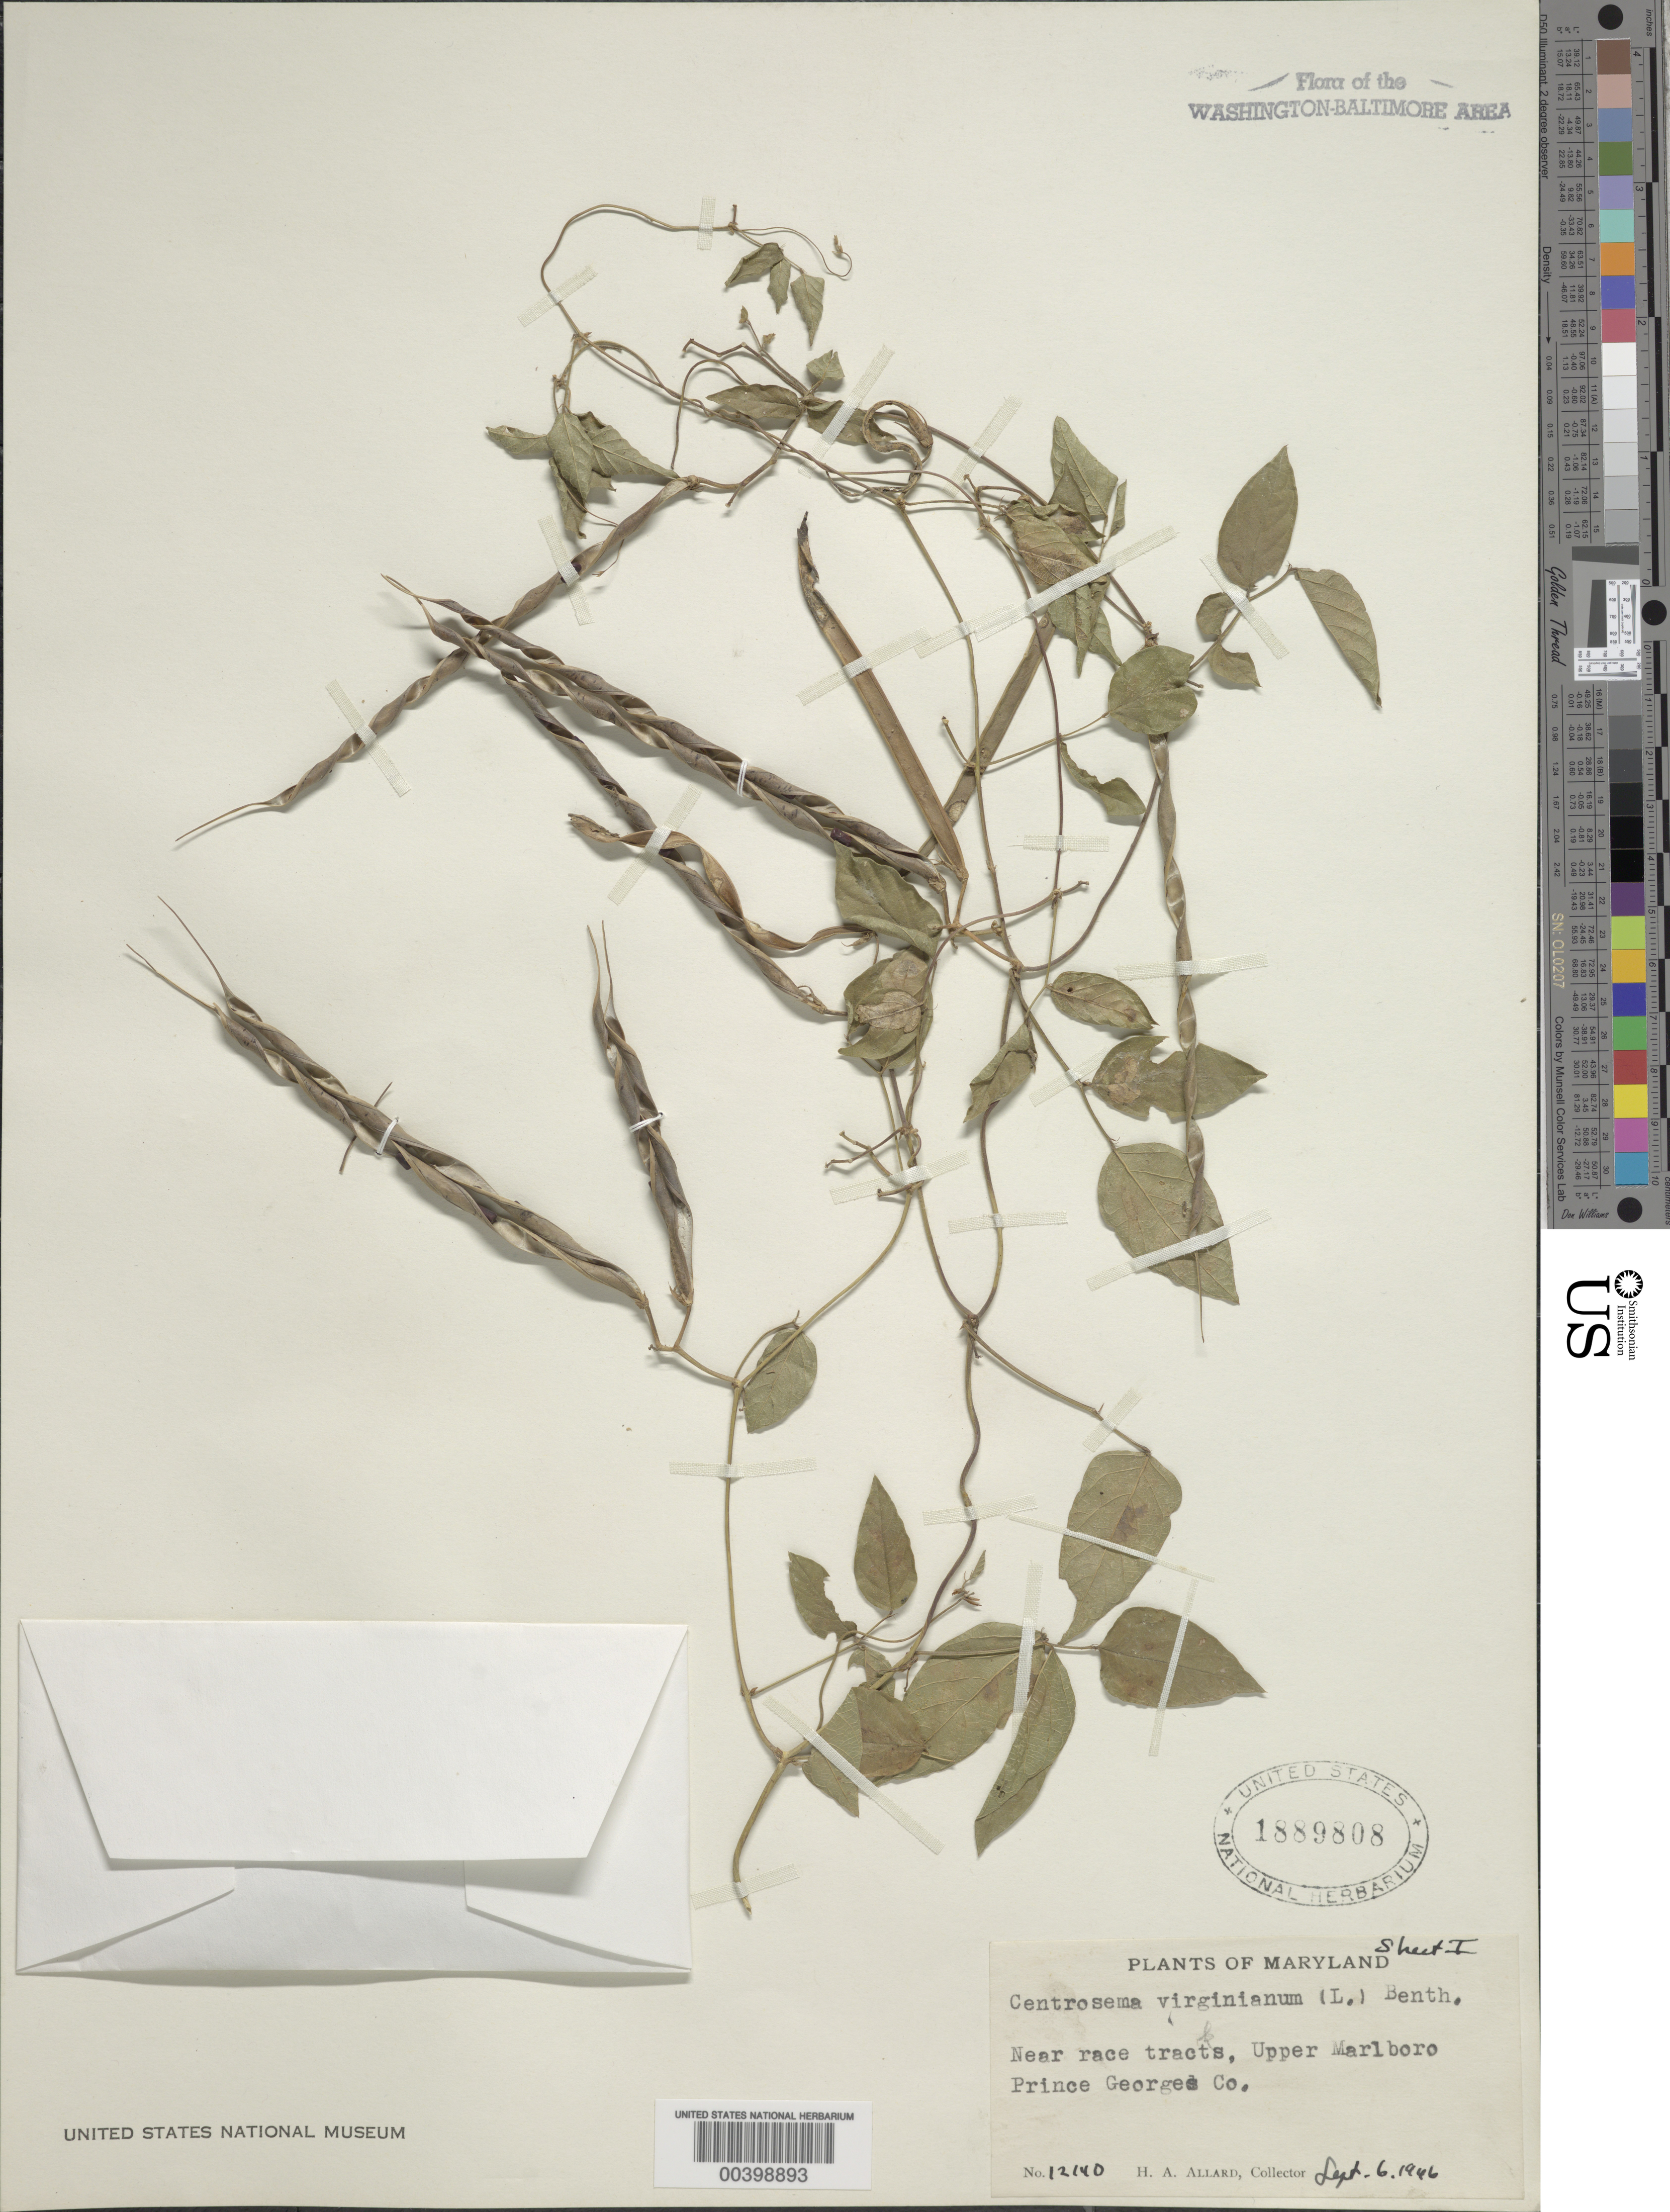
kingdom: Plantae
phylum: Tracheophyta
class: Magnoliopsida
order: Fabales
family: Fabaceae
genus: Centrosema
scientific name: Centrosema virginianum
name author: (L.) Benth.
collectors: H. A. Allard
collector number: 12140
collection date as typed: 06 --- 1946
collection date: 1946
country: United States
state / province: Maryland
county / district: Prince George's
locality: Upper Marlboro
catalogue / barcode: US 1889808